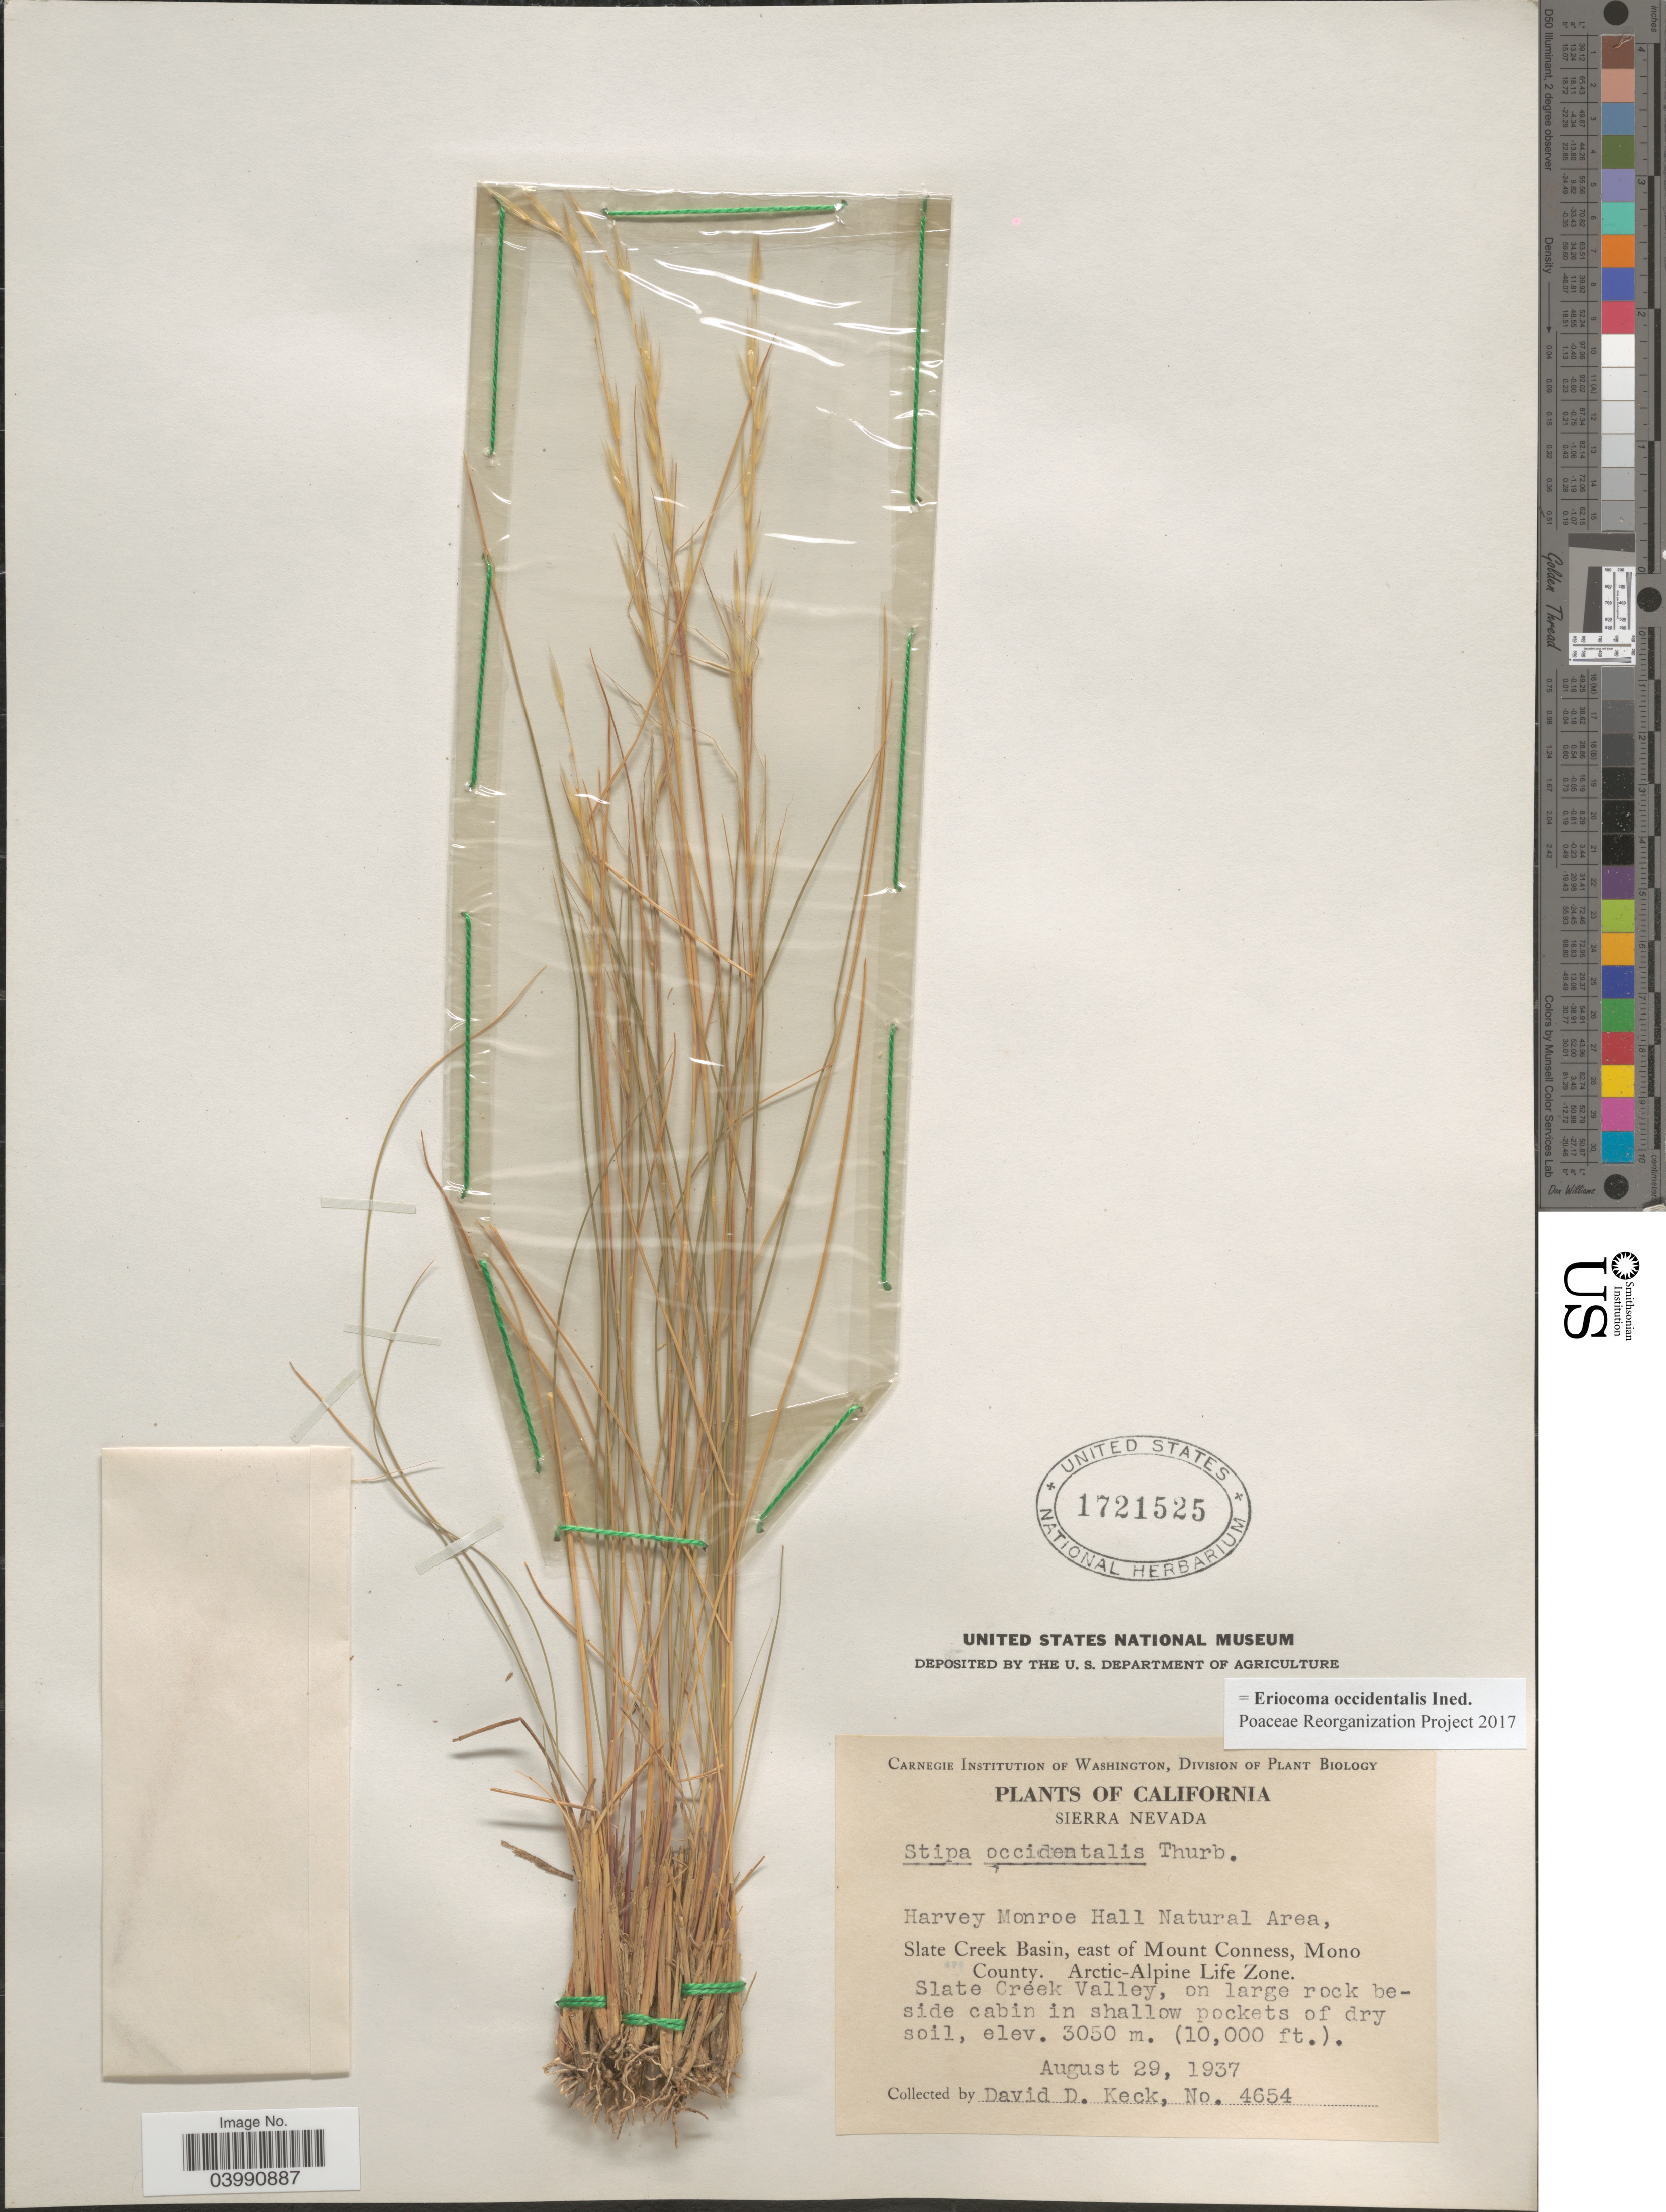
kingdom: Plantae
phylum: Tracheophyta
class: Liliopsida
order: Poales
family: Poaceae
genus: Eriocoma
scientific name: Eriocoma occidentalis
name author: (Thurb. ex S. Watson) Romasch.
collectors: D. D. Keck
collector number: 4654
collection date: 1937-08-29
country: United States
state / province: California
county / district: Mono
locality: Sierra Nevada. Harvey Monroe Hall Natural Area, Slate Creek Valley. Slate Creek Basin, east of Mount Conness, Mono County. Arctic-Alpine Life Zone.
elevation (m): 3050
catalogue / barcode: US 1721525